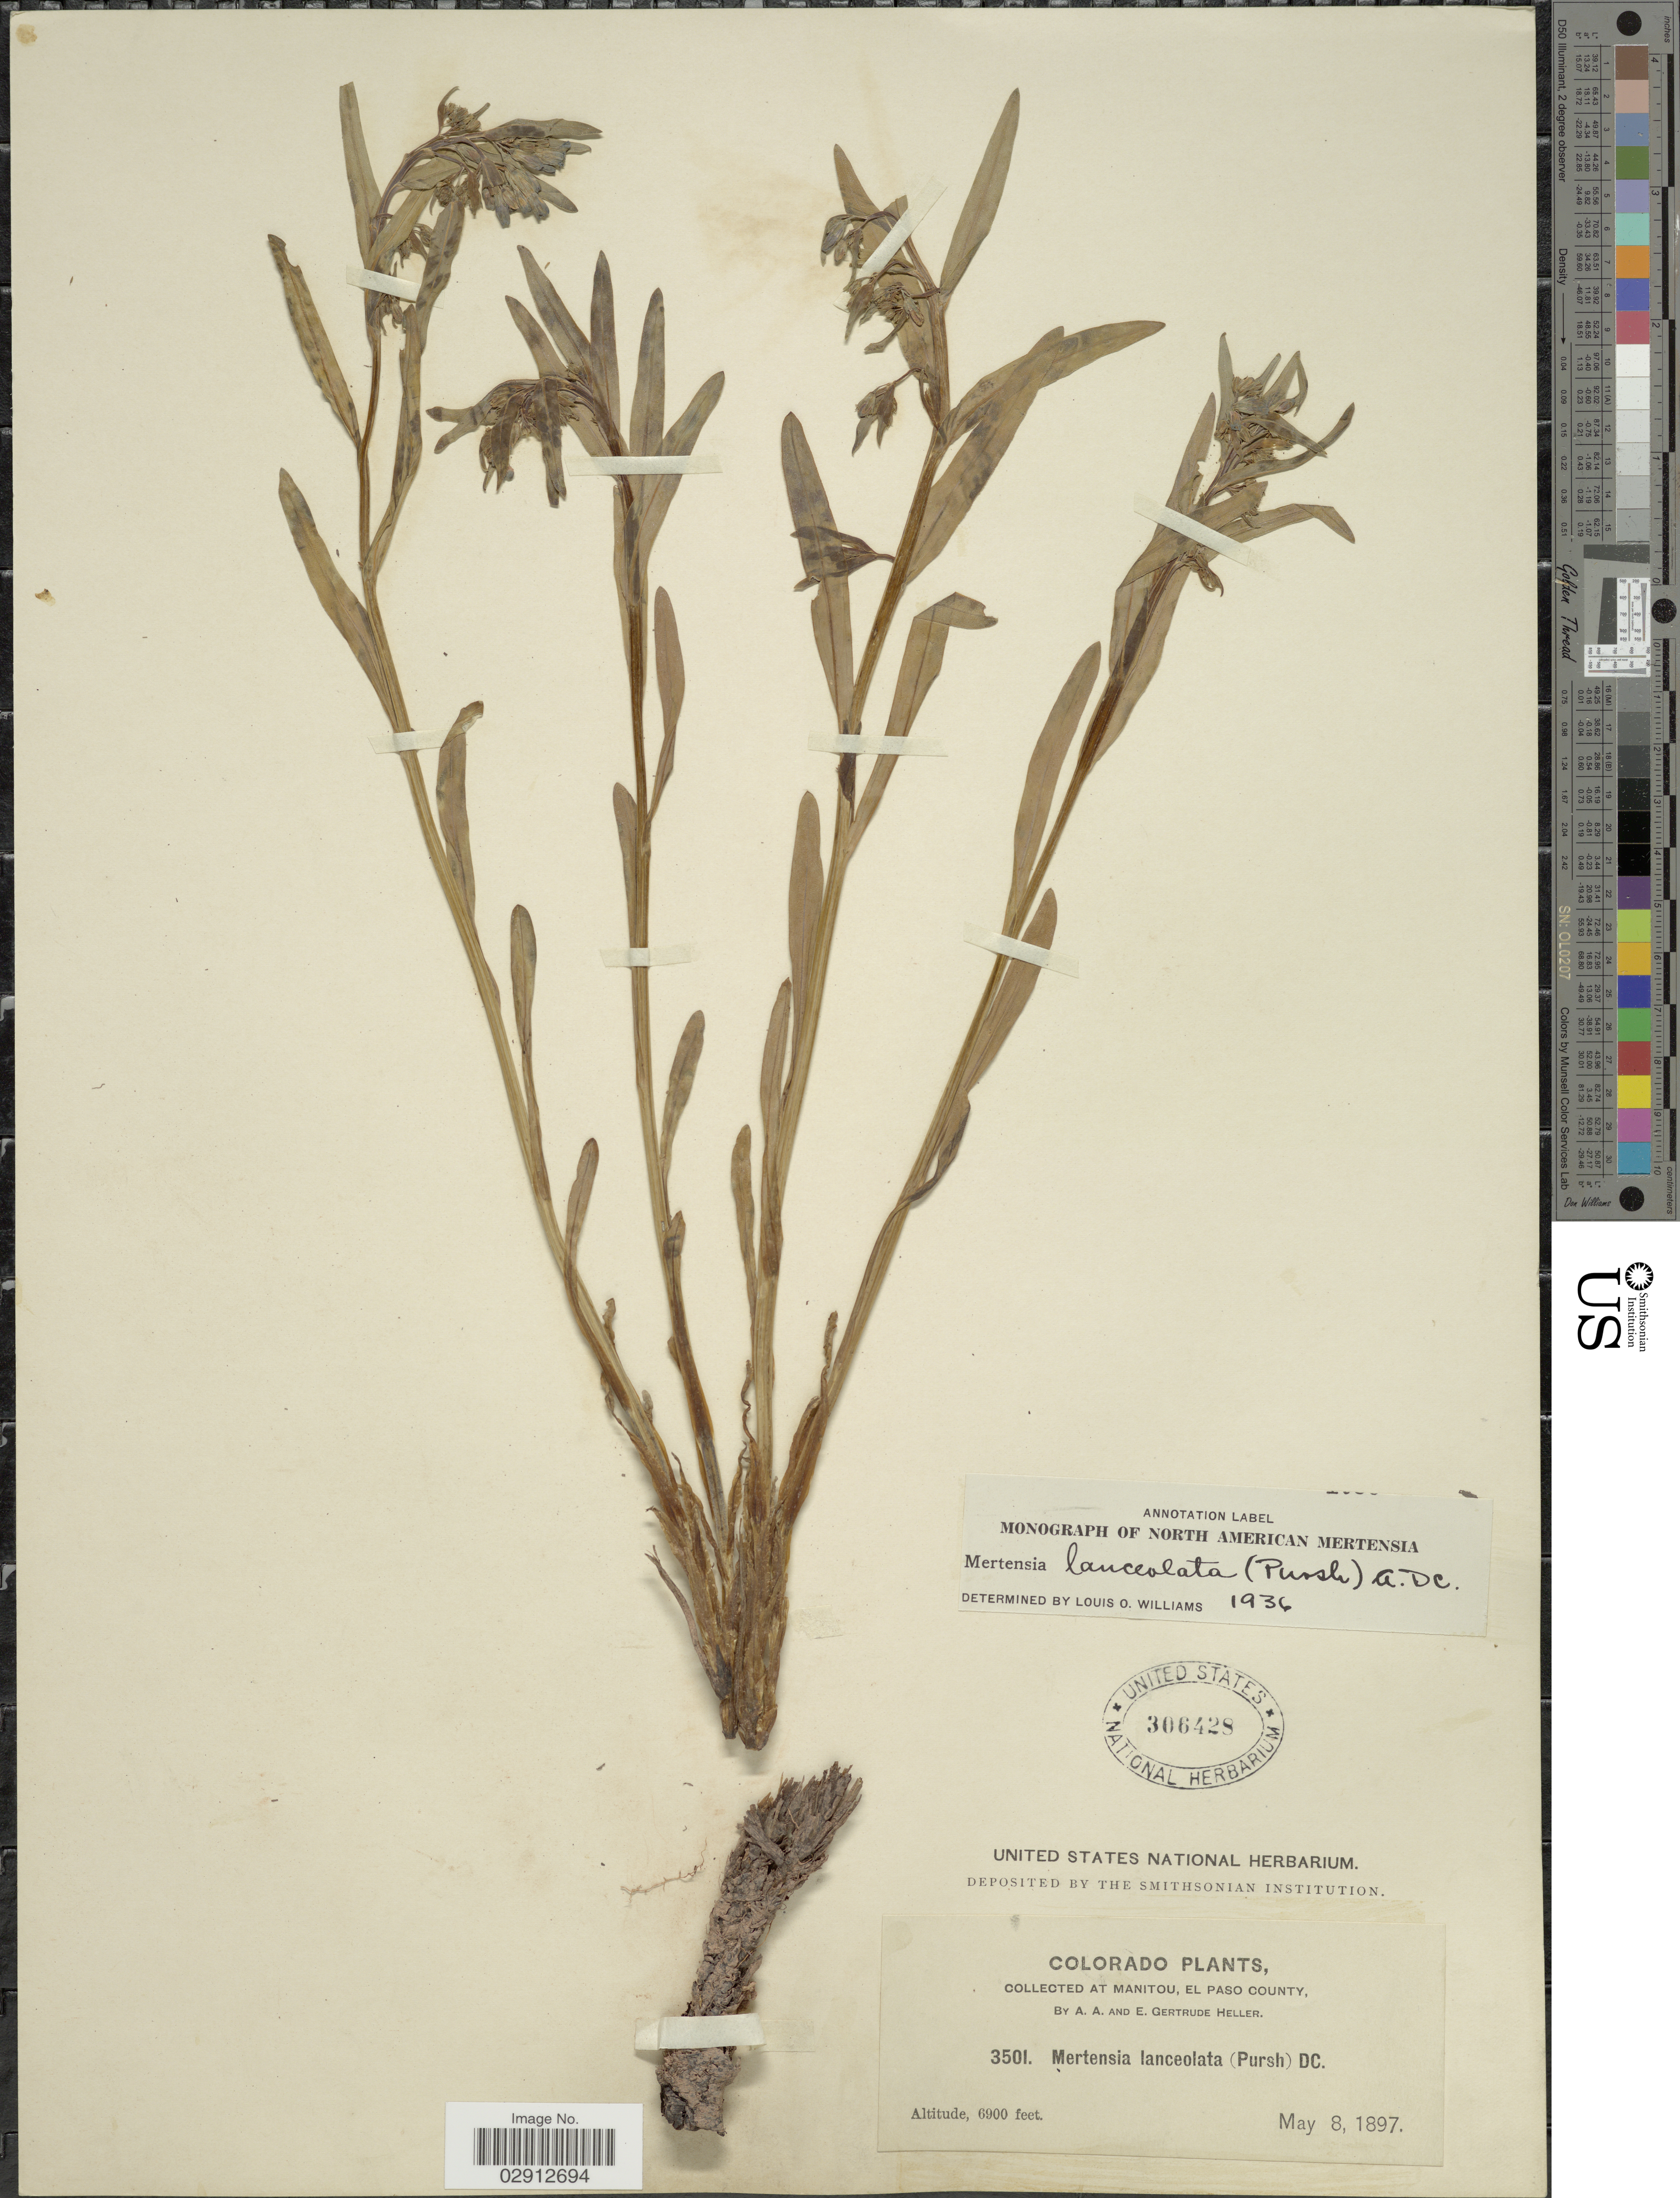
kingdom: Plantae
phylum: Tracheophyta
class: Magnoliopsida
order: Boraginales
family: Boraginaceae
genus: Mertensia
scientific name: Mertensia lanceolata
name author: (Pursh) DC. ex A. DC.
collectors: A. A. Heller & E. Gertrude Heller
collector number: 3501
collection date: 1897-05-08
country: United States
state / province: Colorado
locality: At Manitou, El Paso County.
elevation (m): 2103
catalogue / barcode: US 306428